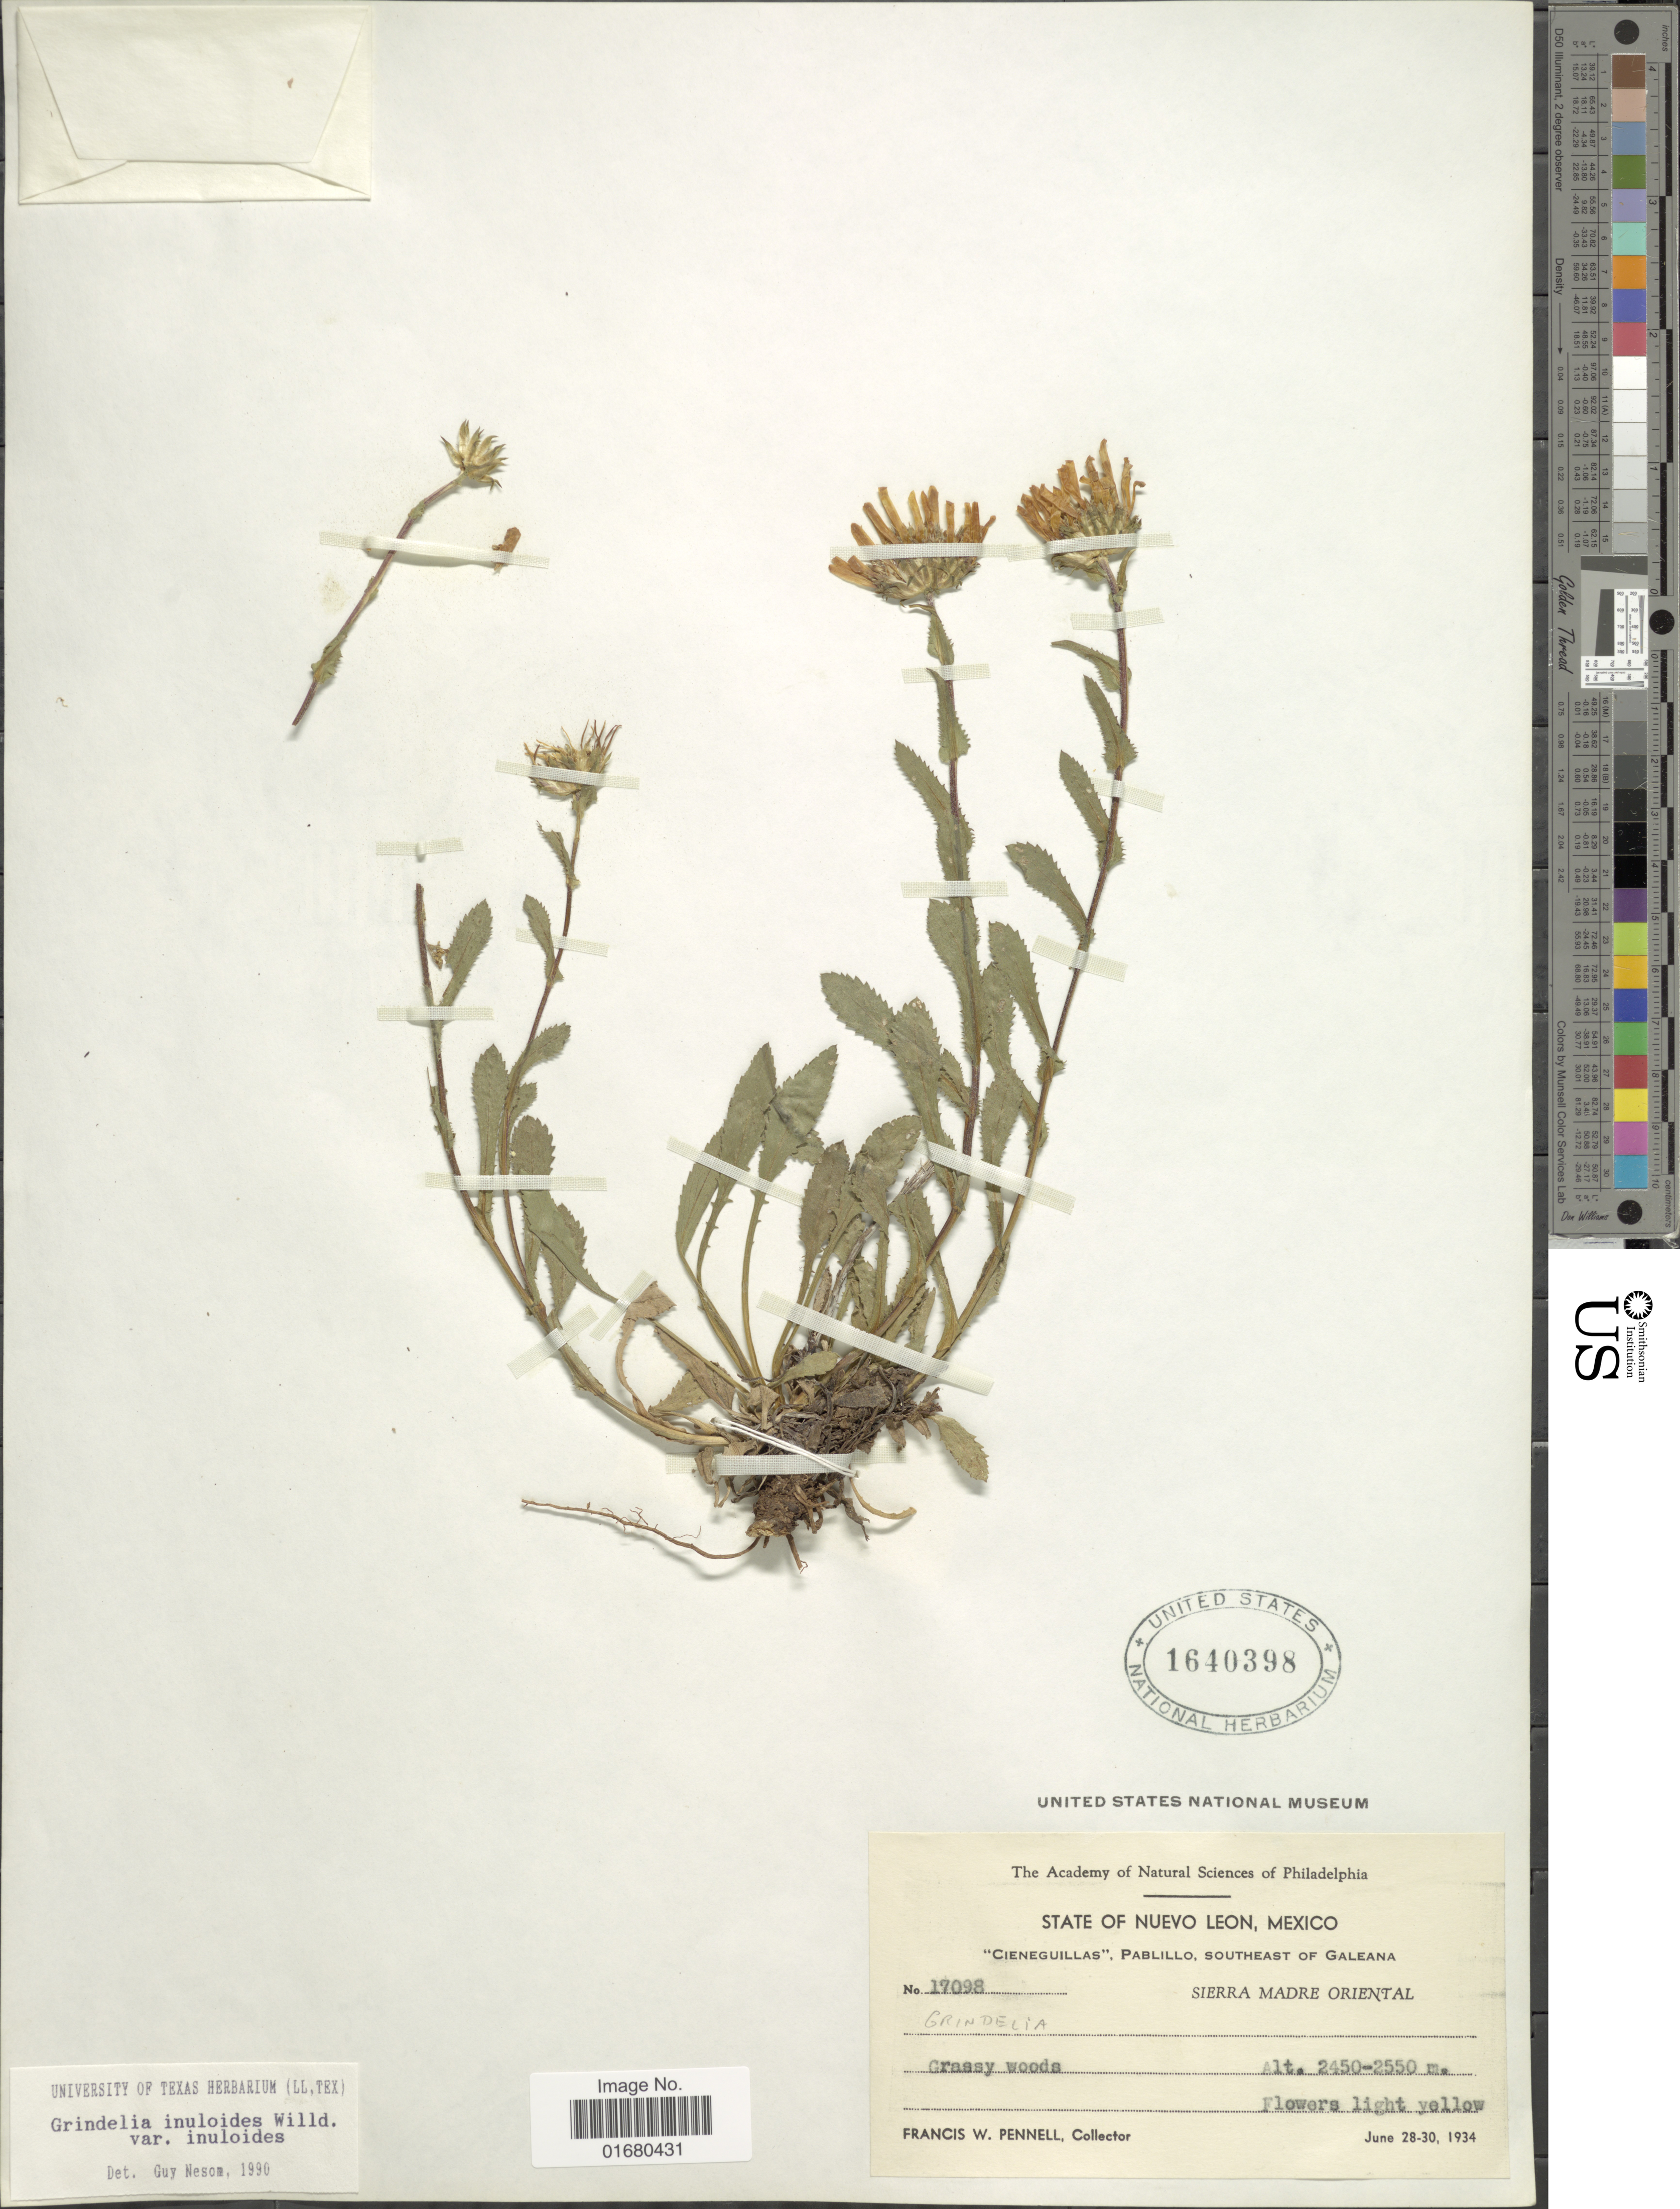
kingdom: Plantae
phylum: Tracheophyta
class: Magnoliopsida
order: Asterales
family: Asteraceae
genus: Grindelia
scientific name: Grindelia inuloides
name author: Willd.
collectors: F. W. Pennell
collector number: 17098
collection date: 1934-06-28/1934-06-30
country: Mexico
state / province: Nuevo León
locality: Cieneguillas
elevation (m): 2450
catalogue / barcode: US 1640398